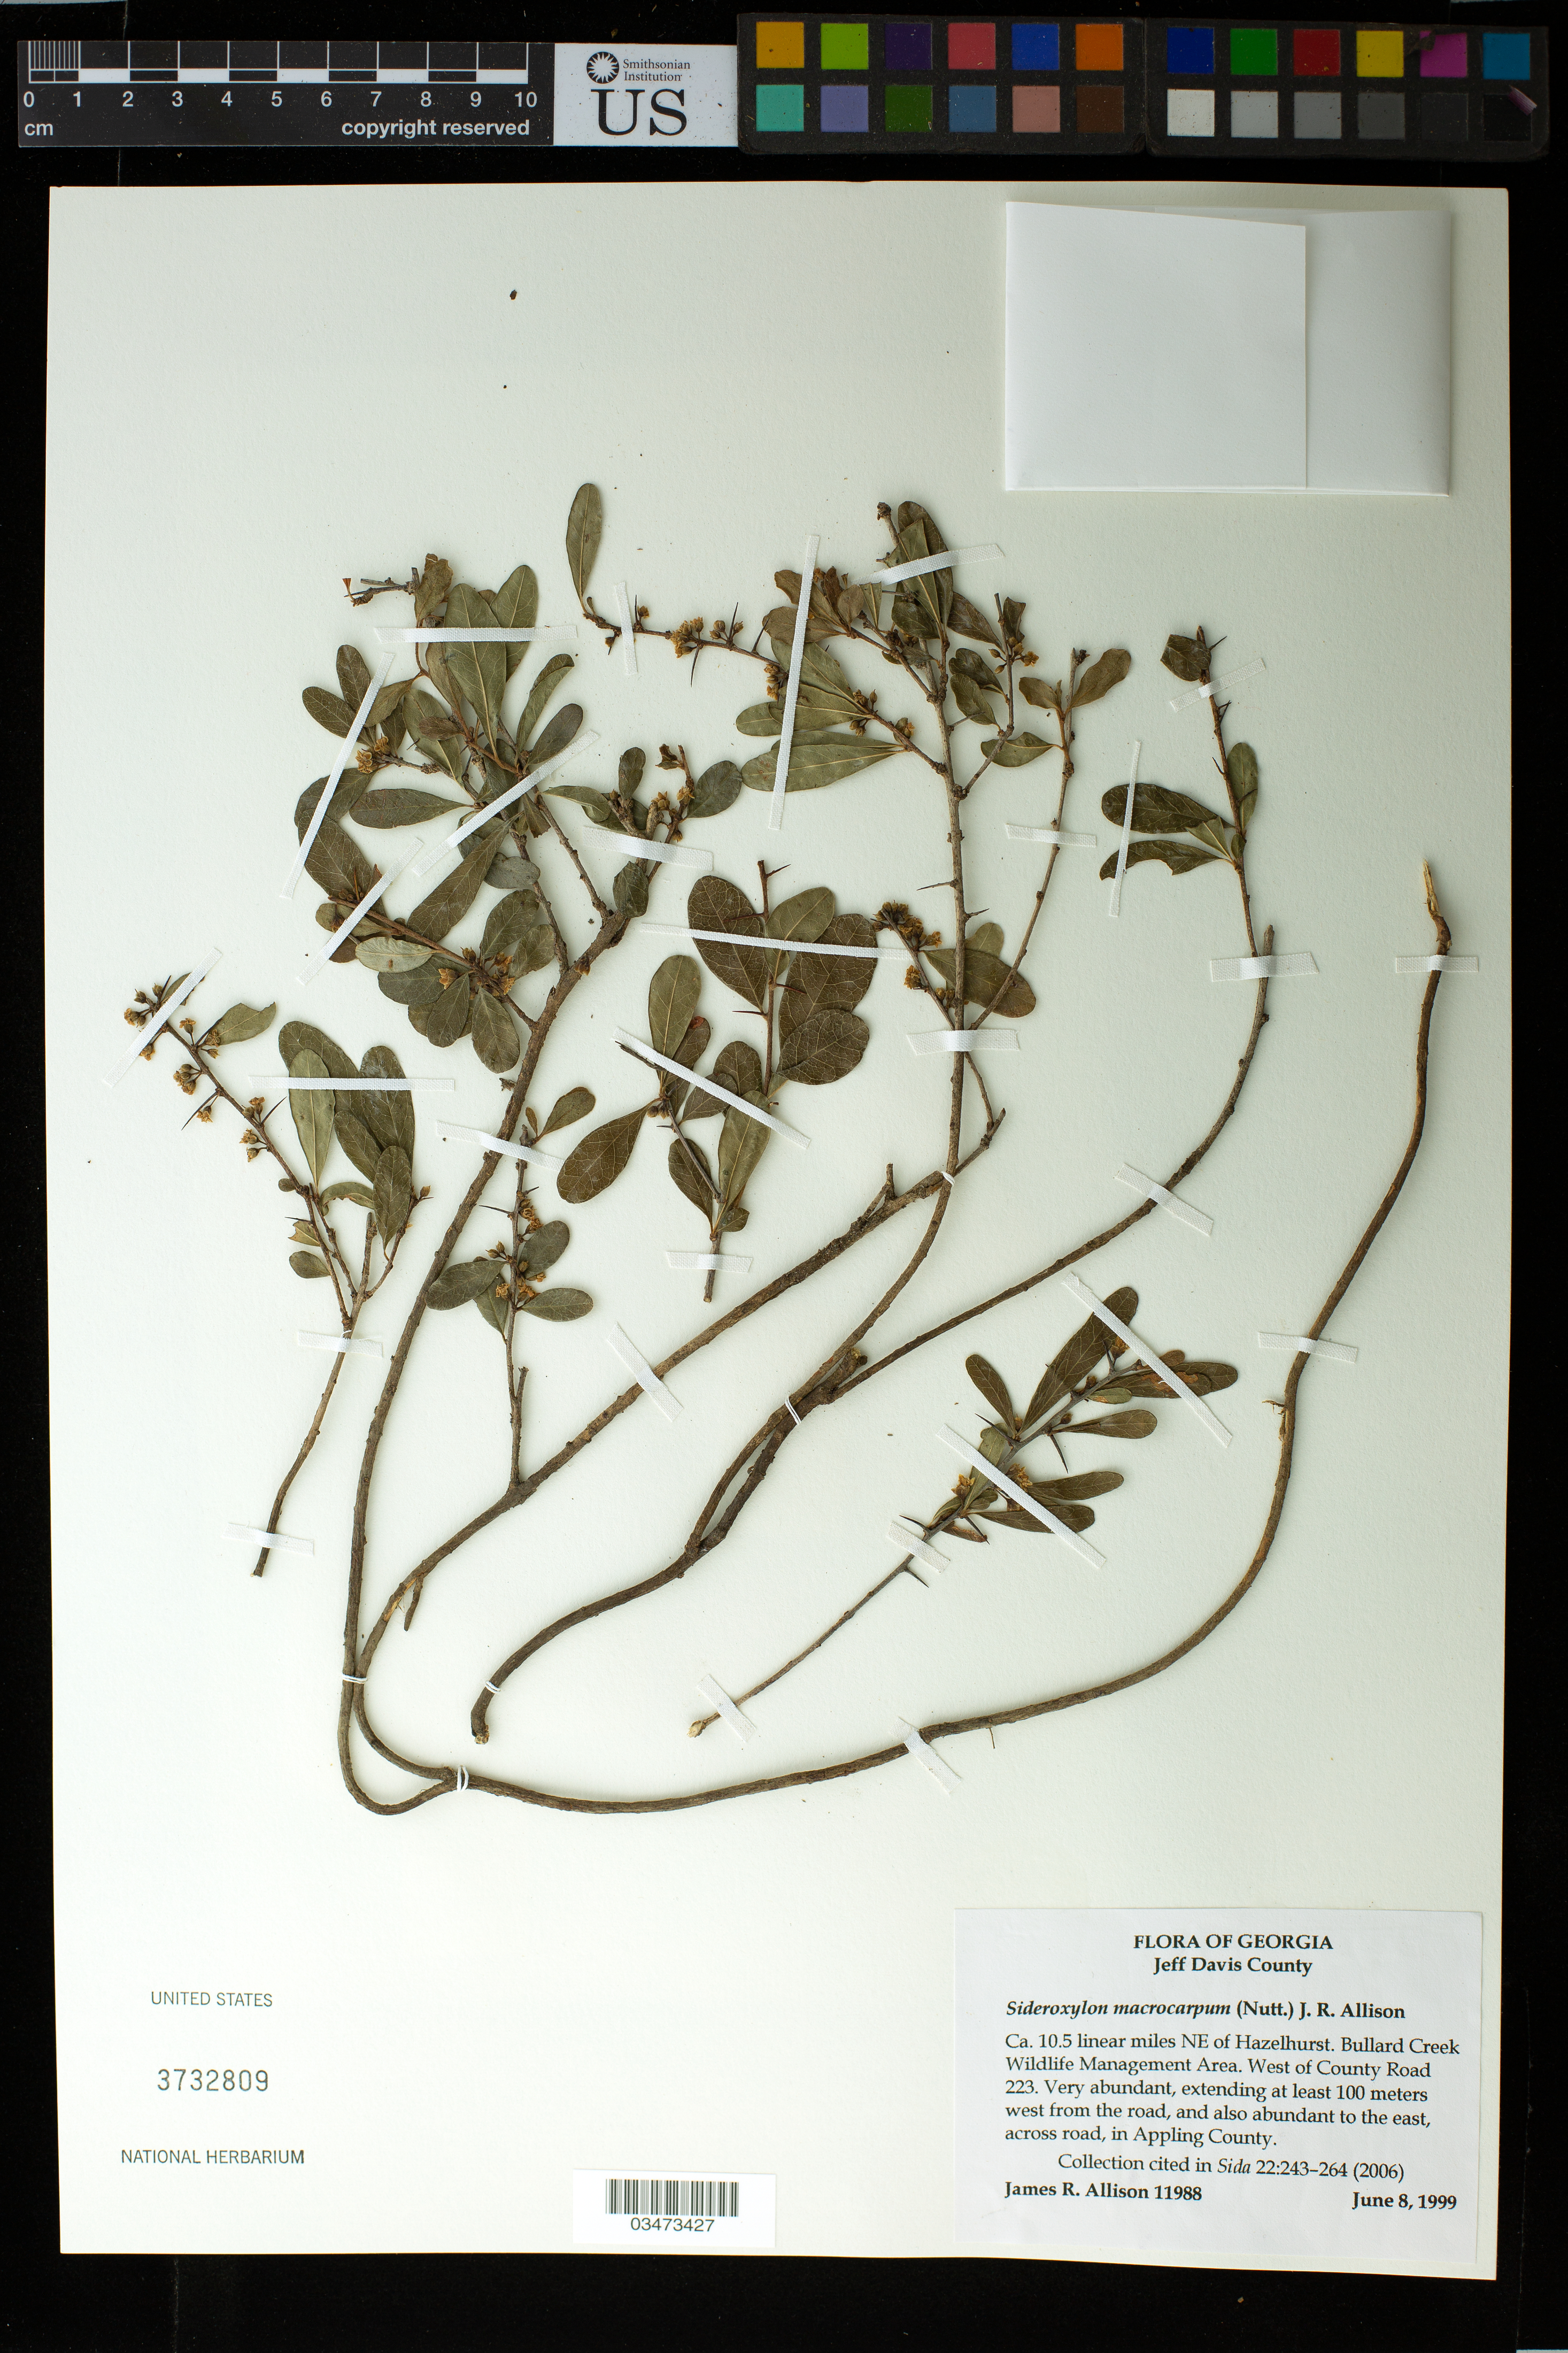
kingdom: Plantae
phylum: Tracheophyta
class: Magnoliopsida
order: Ericales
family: Sapotaceae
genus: Sideroxylon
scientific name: Sideroxylon macrocarpum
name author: (Nutt.) J.R. Allison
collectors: J. R. Allison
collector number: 11988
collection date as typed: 8 Jun 1999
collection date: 1999-06-08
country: United States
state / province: Georgia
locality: Jeff Davis County.Ca. 10.5 linear miles NE of Hazelhurst. Bullard Creek Wildlife Management Area. West of County Road 223.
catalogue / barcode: US 3732809